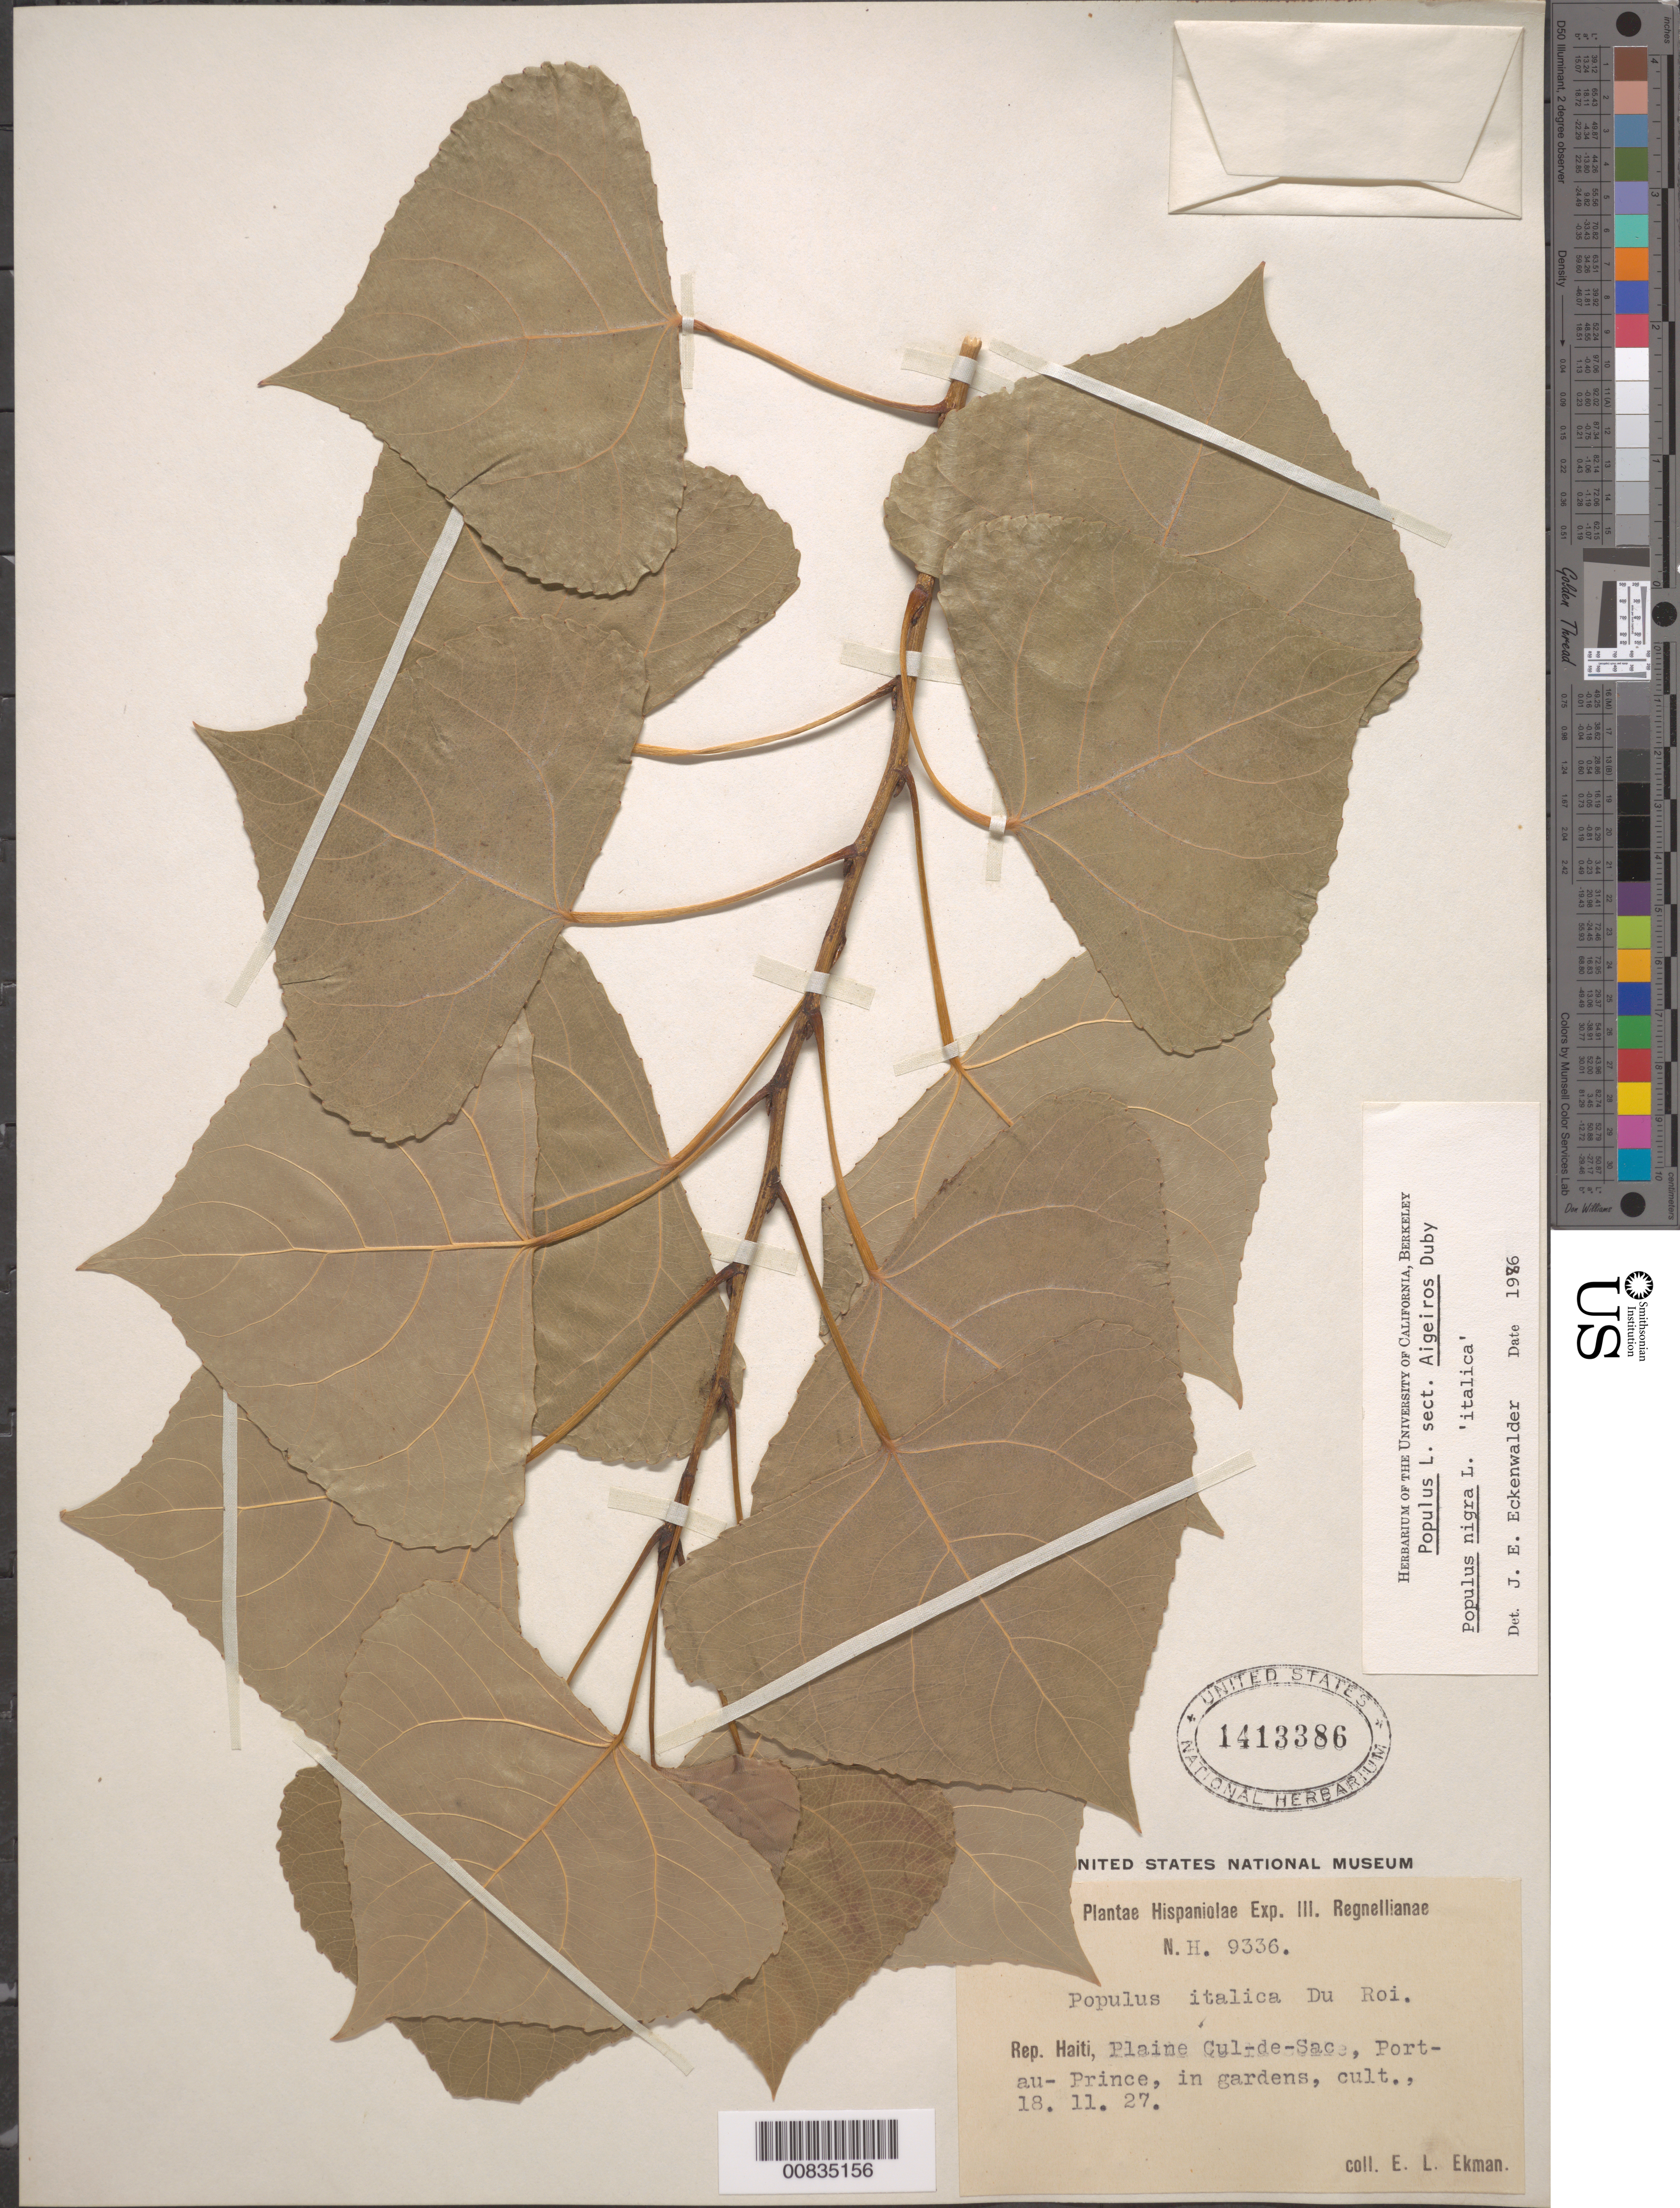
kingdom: Plantae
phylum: Tracheophyta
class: Magnoliopsida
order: Malpighiales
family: Salicaceae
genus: Populus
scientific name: Populus nigra var. italica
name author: Du Roi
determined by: Eckenwalder, James E.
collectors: E. L. Ekman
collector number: H 9336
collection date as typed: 18 Nov 1927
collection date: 1927-11-18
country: Haiti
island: Hispaniola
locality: Plaine Cul-de-Sac, Port-au-Prince, in gardens.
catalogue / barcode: US 1413386